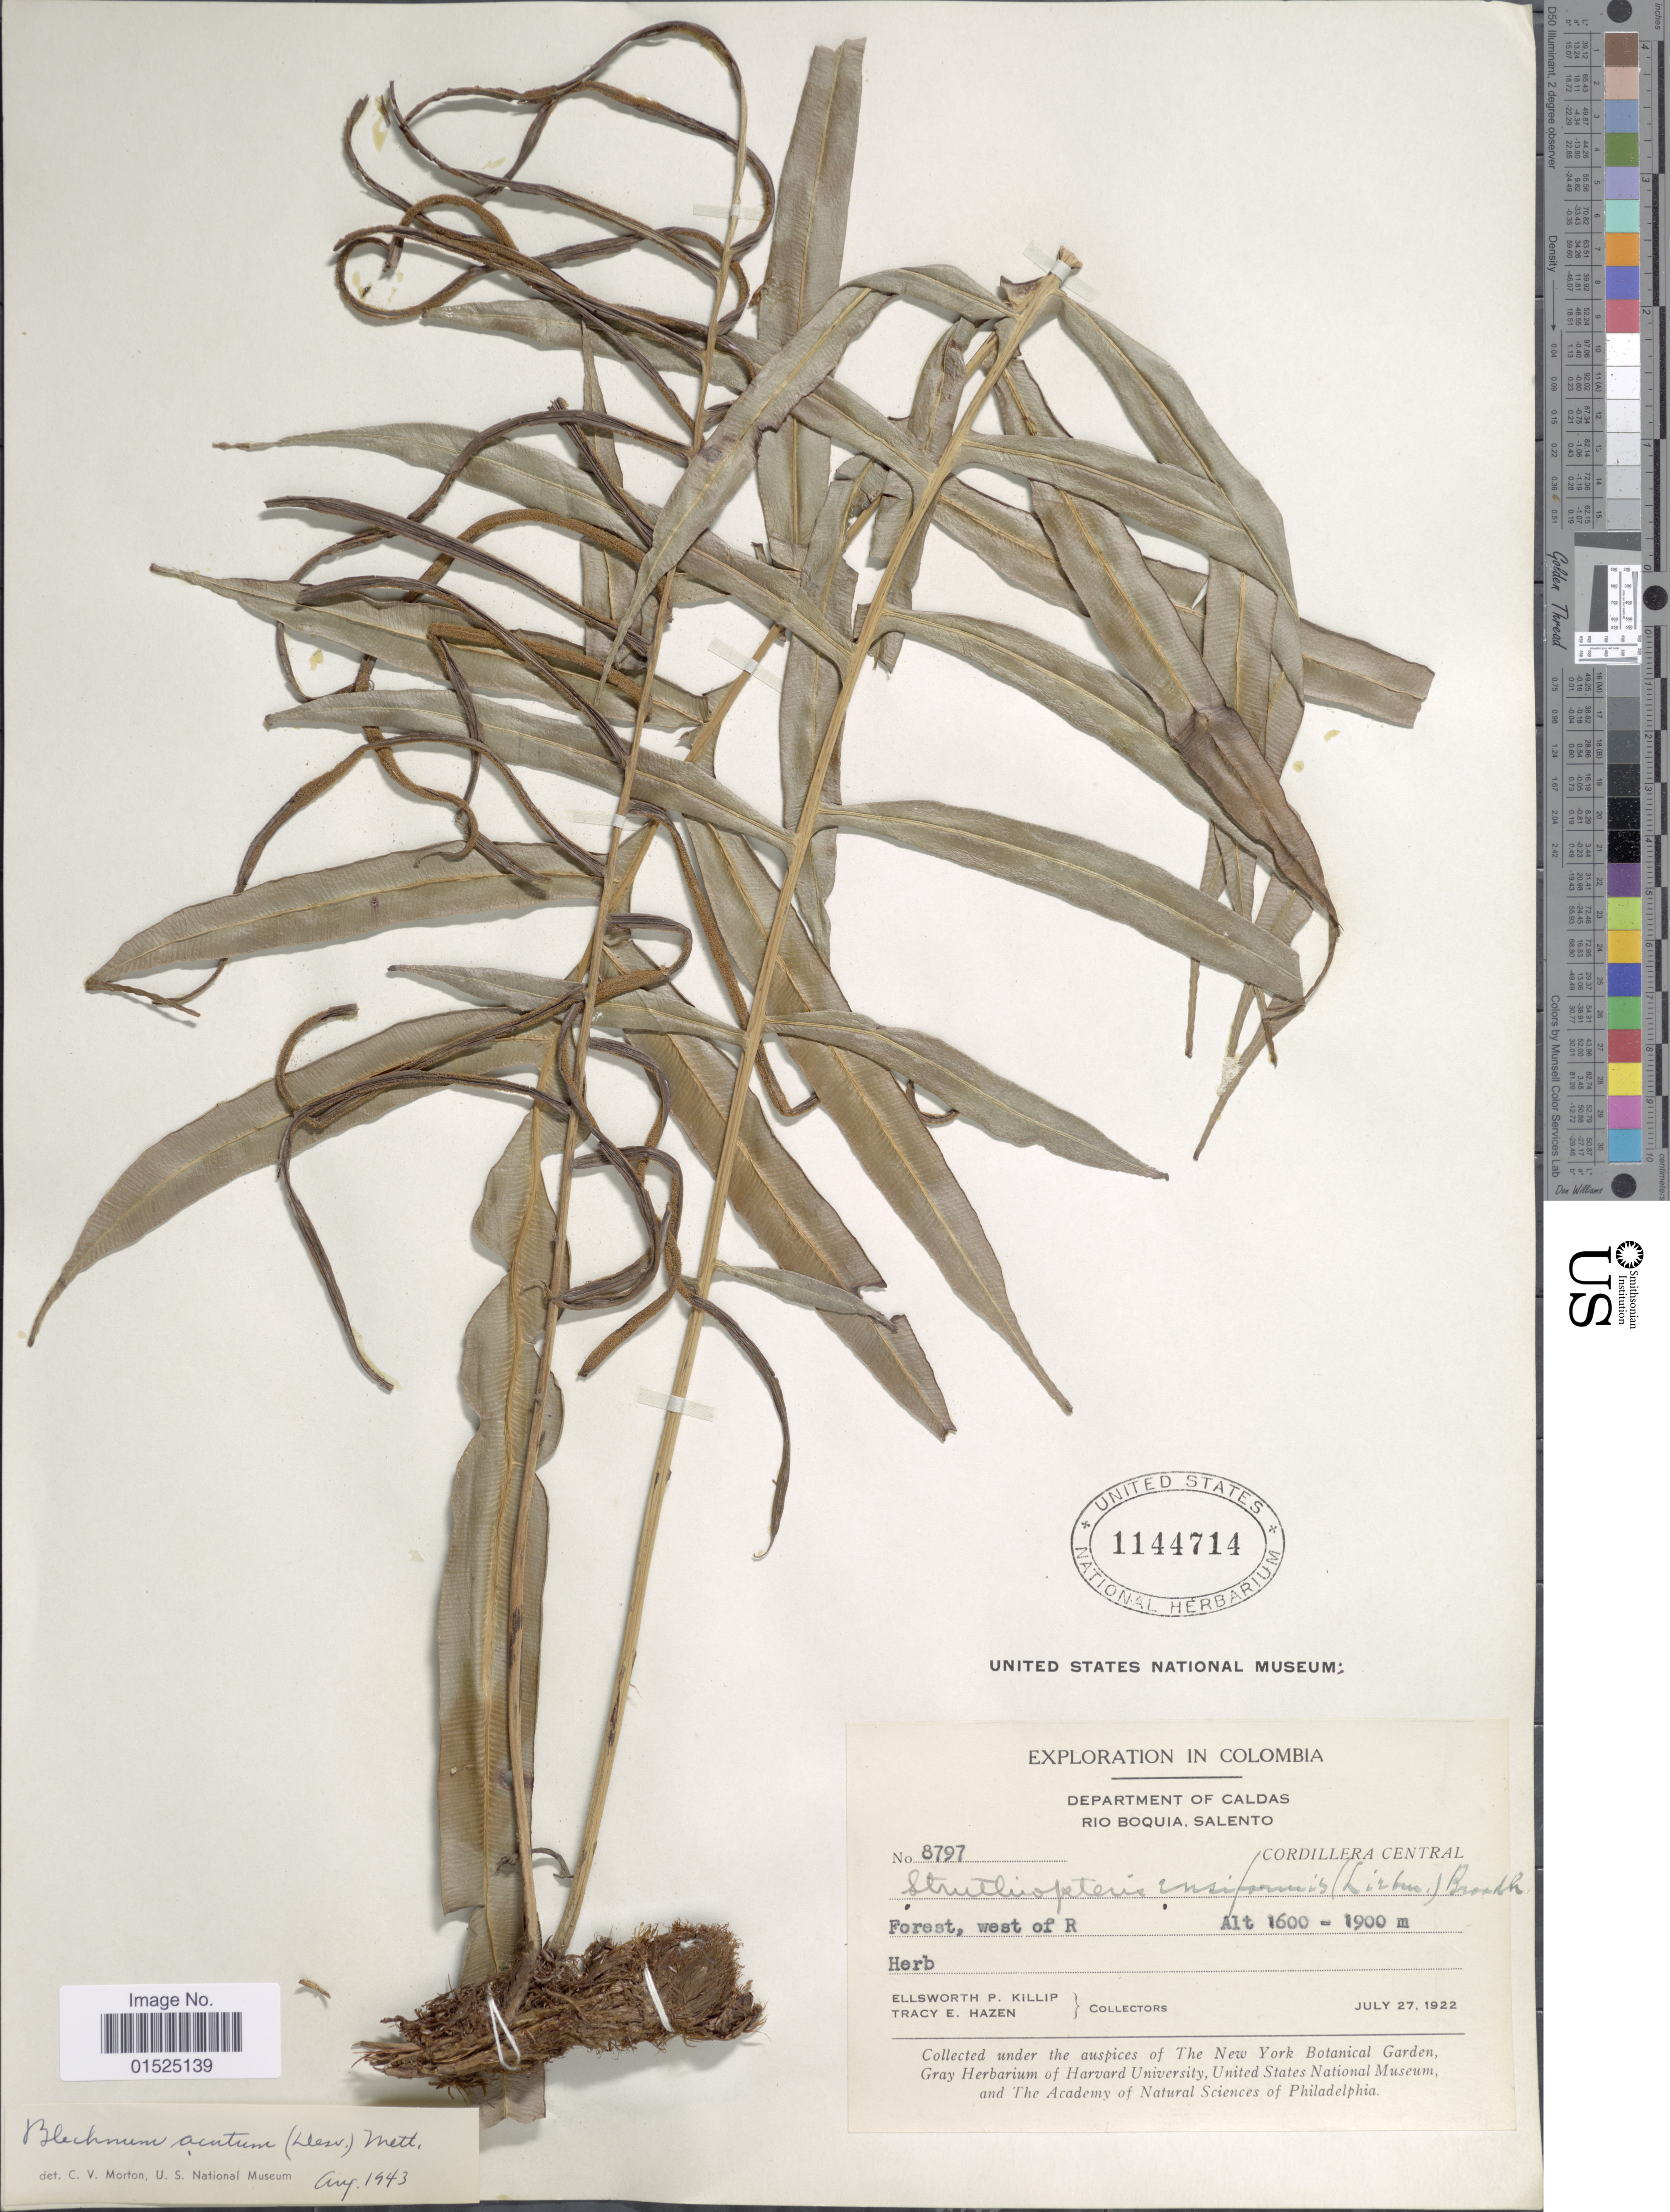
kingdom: Plantae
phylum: Tracheophyta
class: Polypodiopsida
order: Polypodiales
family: Blechnaceae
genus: Blechnum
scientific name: Blechnum acutum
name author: (Desv.) Mett.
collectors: E. P. Killip & T. E. Hazen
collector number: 8797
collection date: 1922-07-27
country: Colombia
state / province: Caldas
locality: Rio Boquia, Salento, Cordillera Central, forest, west of R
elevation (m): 1600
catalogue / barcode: US 1144714